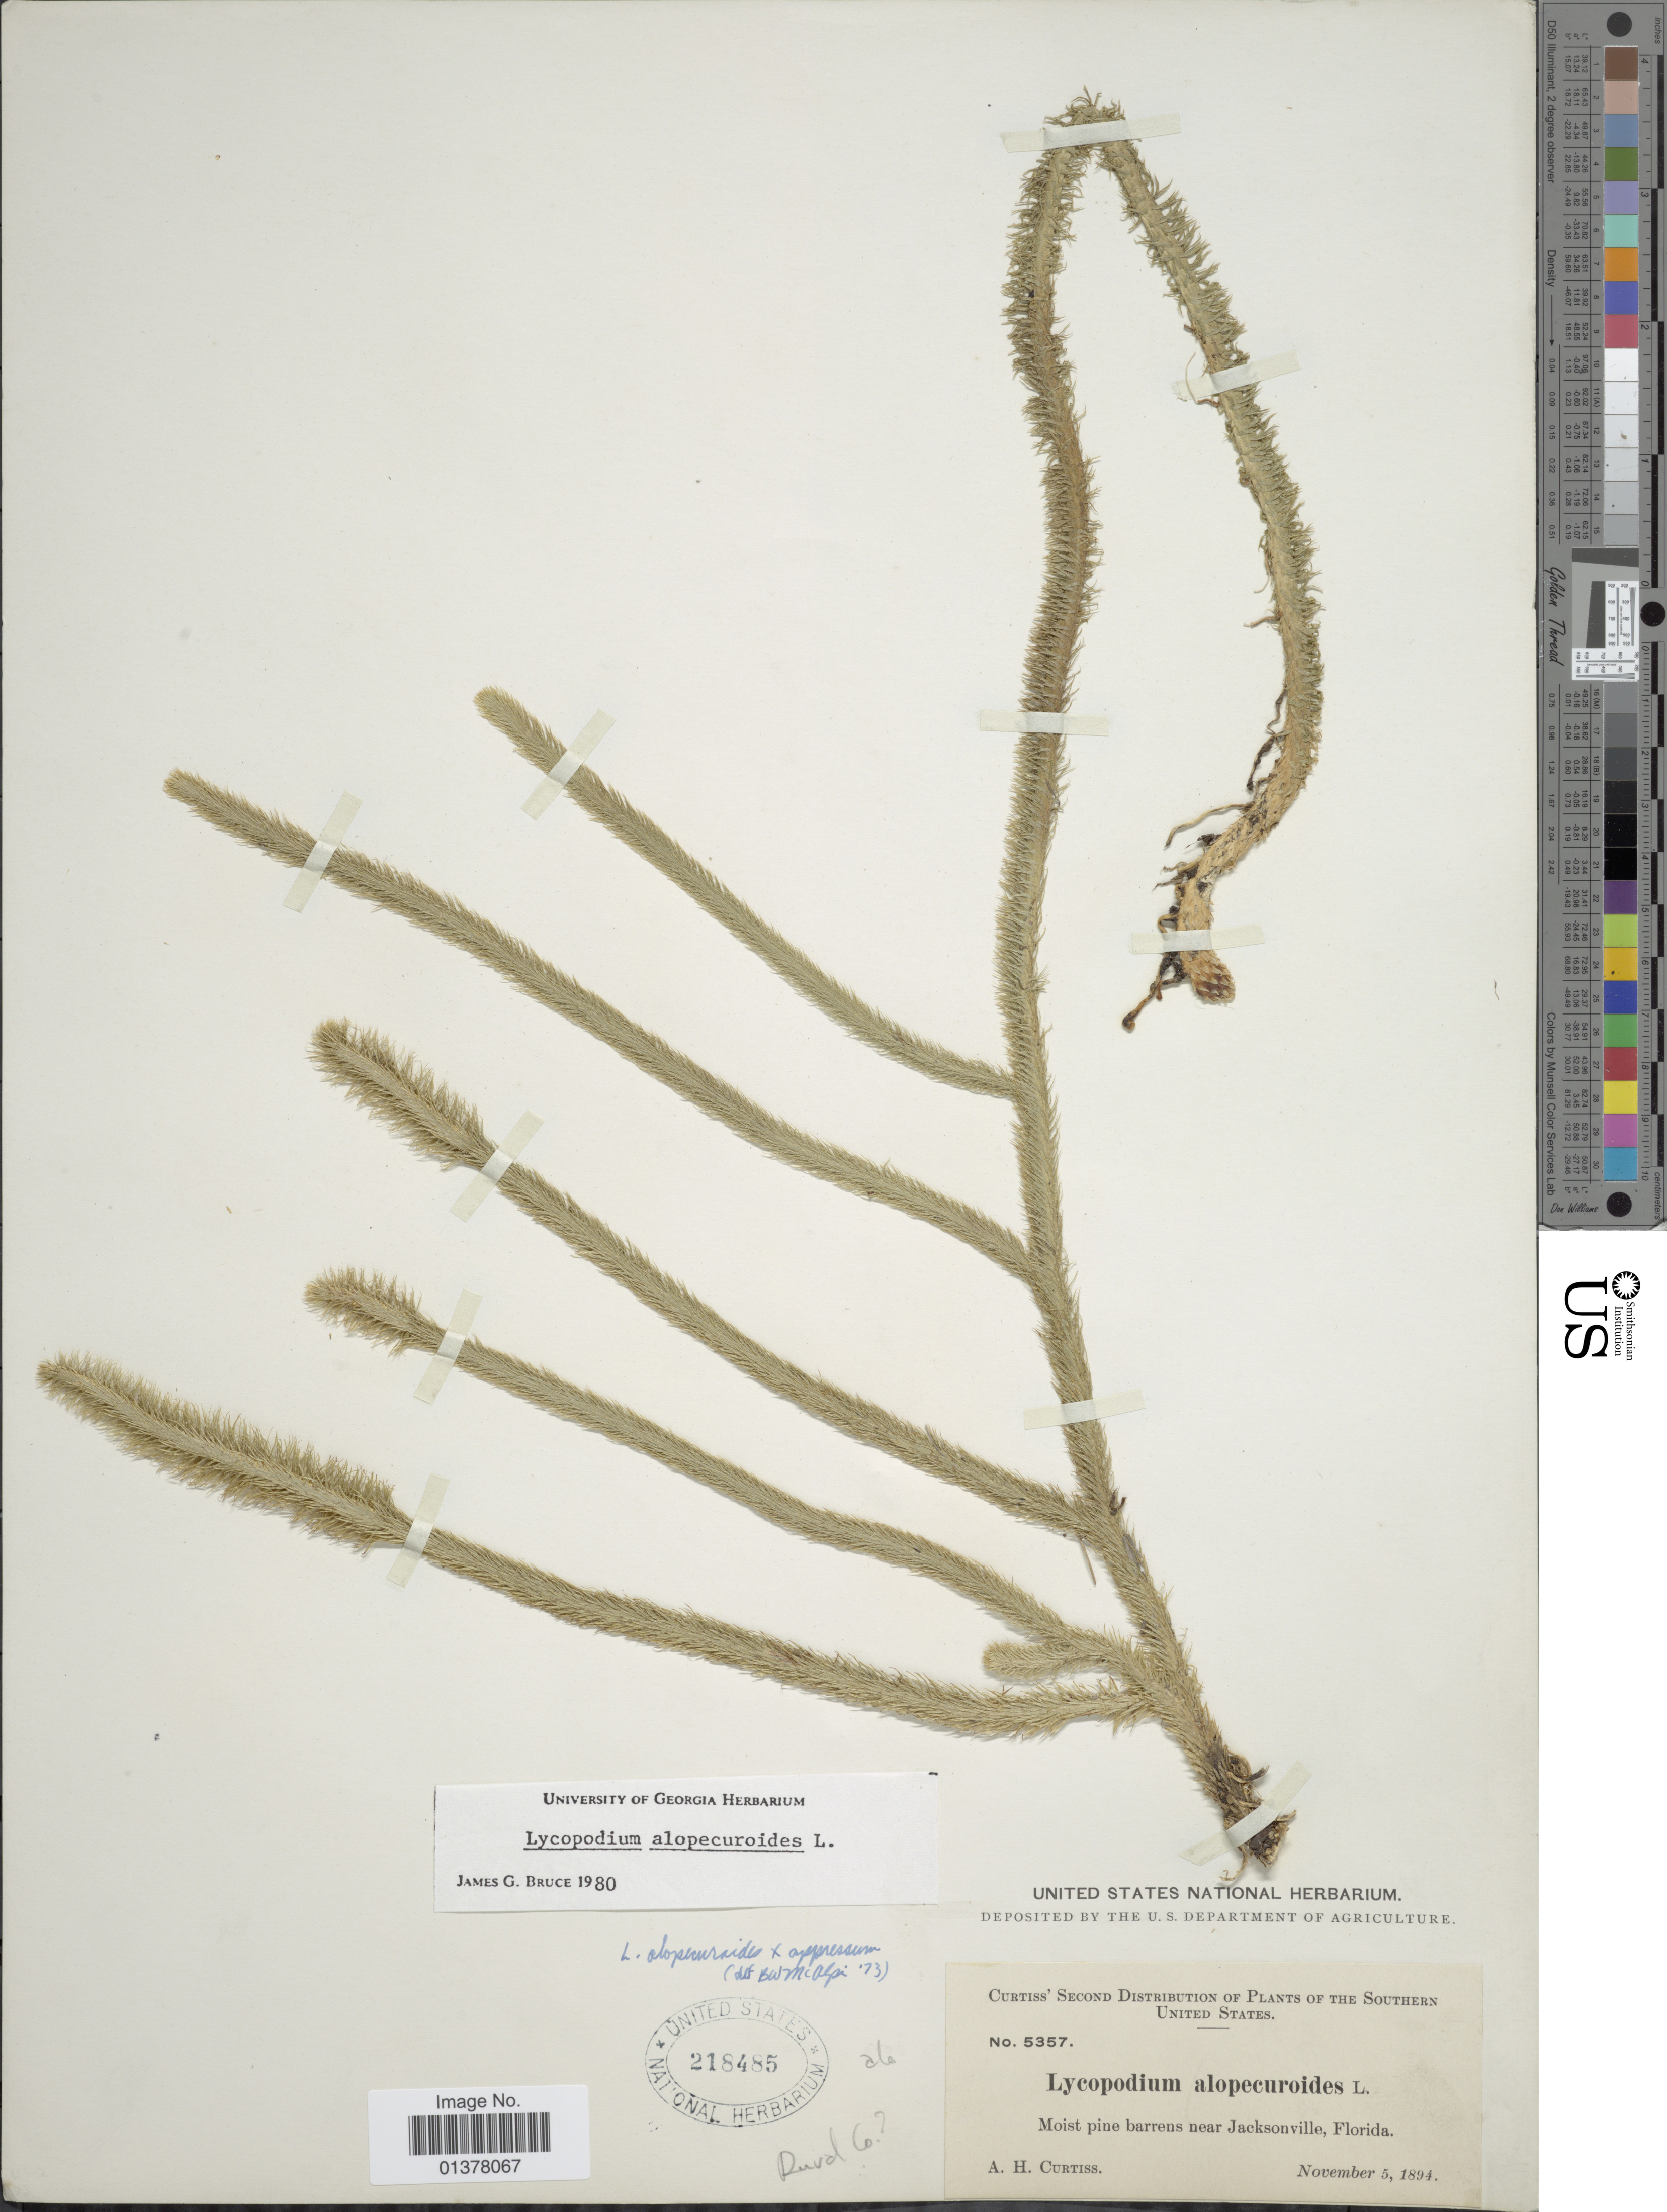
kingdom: Plantae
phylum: Tracheophyta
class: Lycopodiopsida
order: Lycopodiales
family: Lycopodiaceae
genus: Lycopodiella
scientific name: Lycopodiella alopecuroides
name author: (L.) Cranfill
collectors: A. H. Curtiss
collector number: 5357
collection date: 1894-11-05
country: United States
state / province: Florida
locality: Moist pine barrens near Jacksonville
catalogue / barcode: US 218485